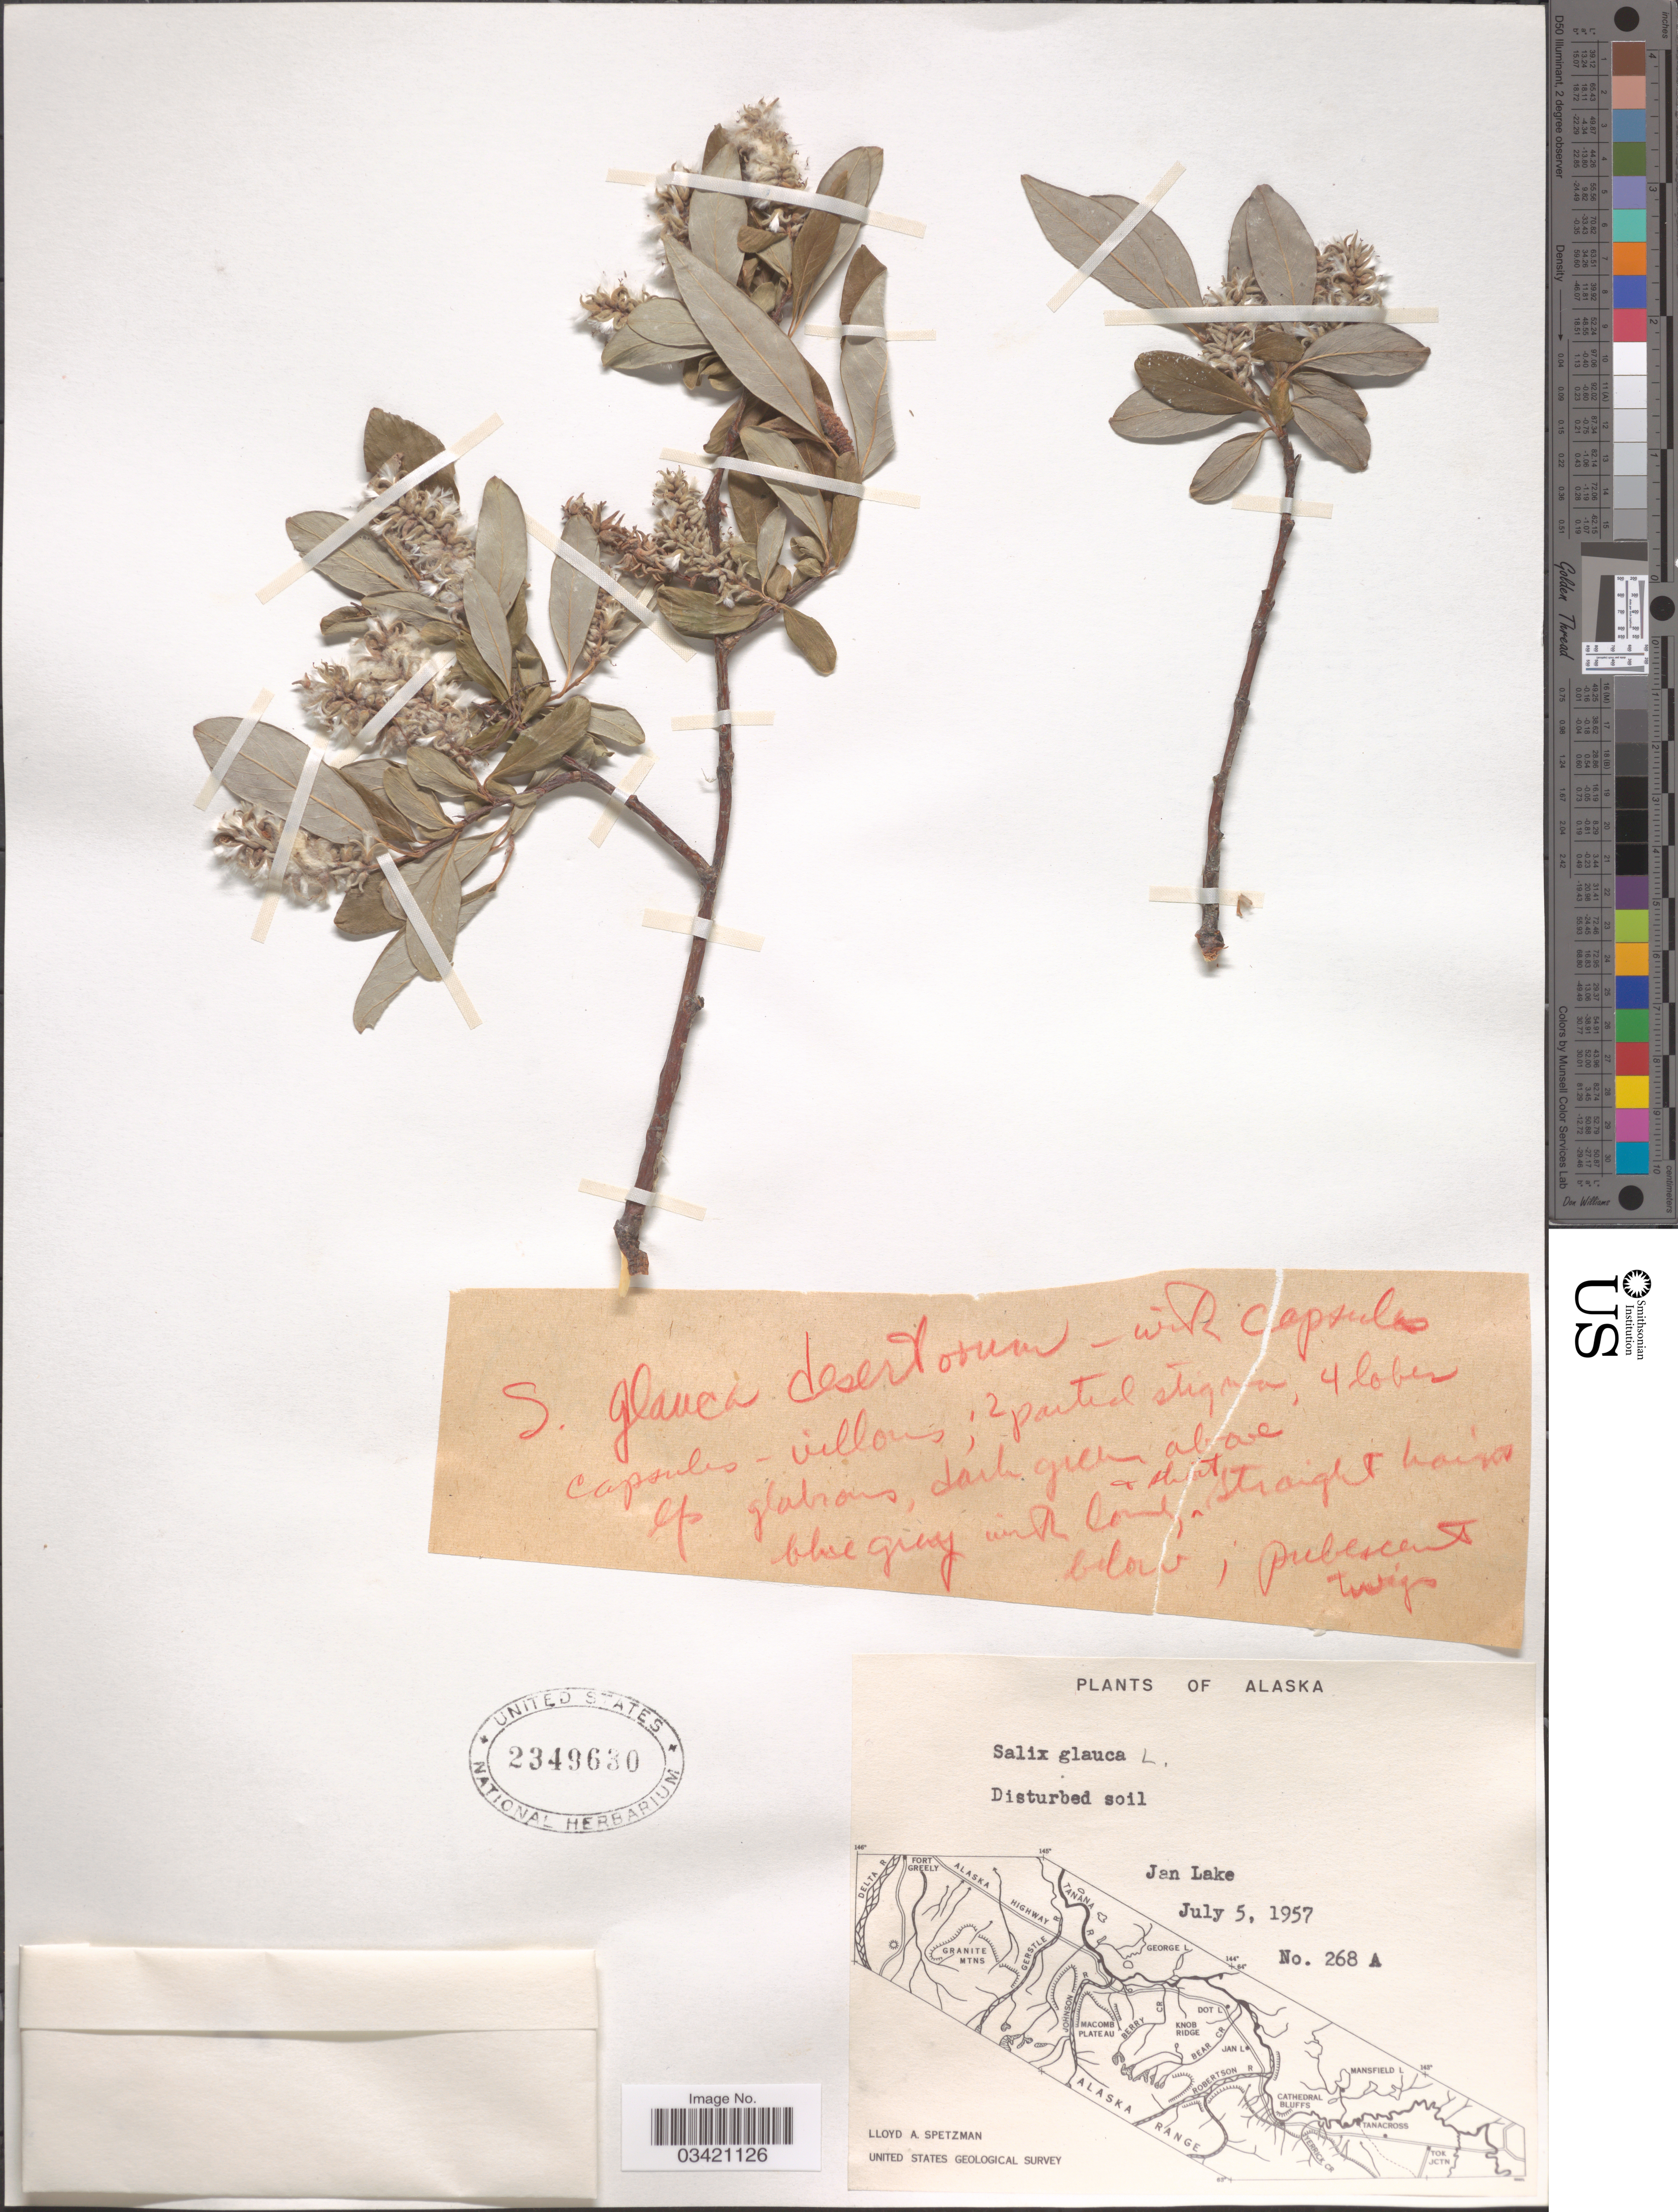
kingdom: Plantae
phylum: Tracheophyta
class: Magnoliopsida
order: Malpighiales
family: Salicaceae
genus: Salix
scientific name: Salix glauca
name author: L.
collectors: L. Spetzman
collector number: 268 A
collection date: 1957-07-05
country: United States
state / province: Alaska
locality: Jan Lake.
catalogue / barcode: US 2349630